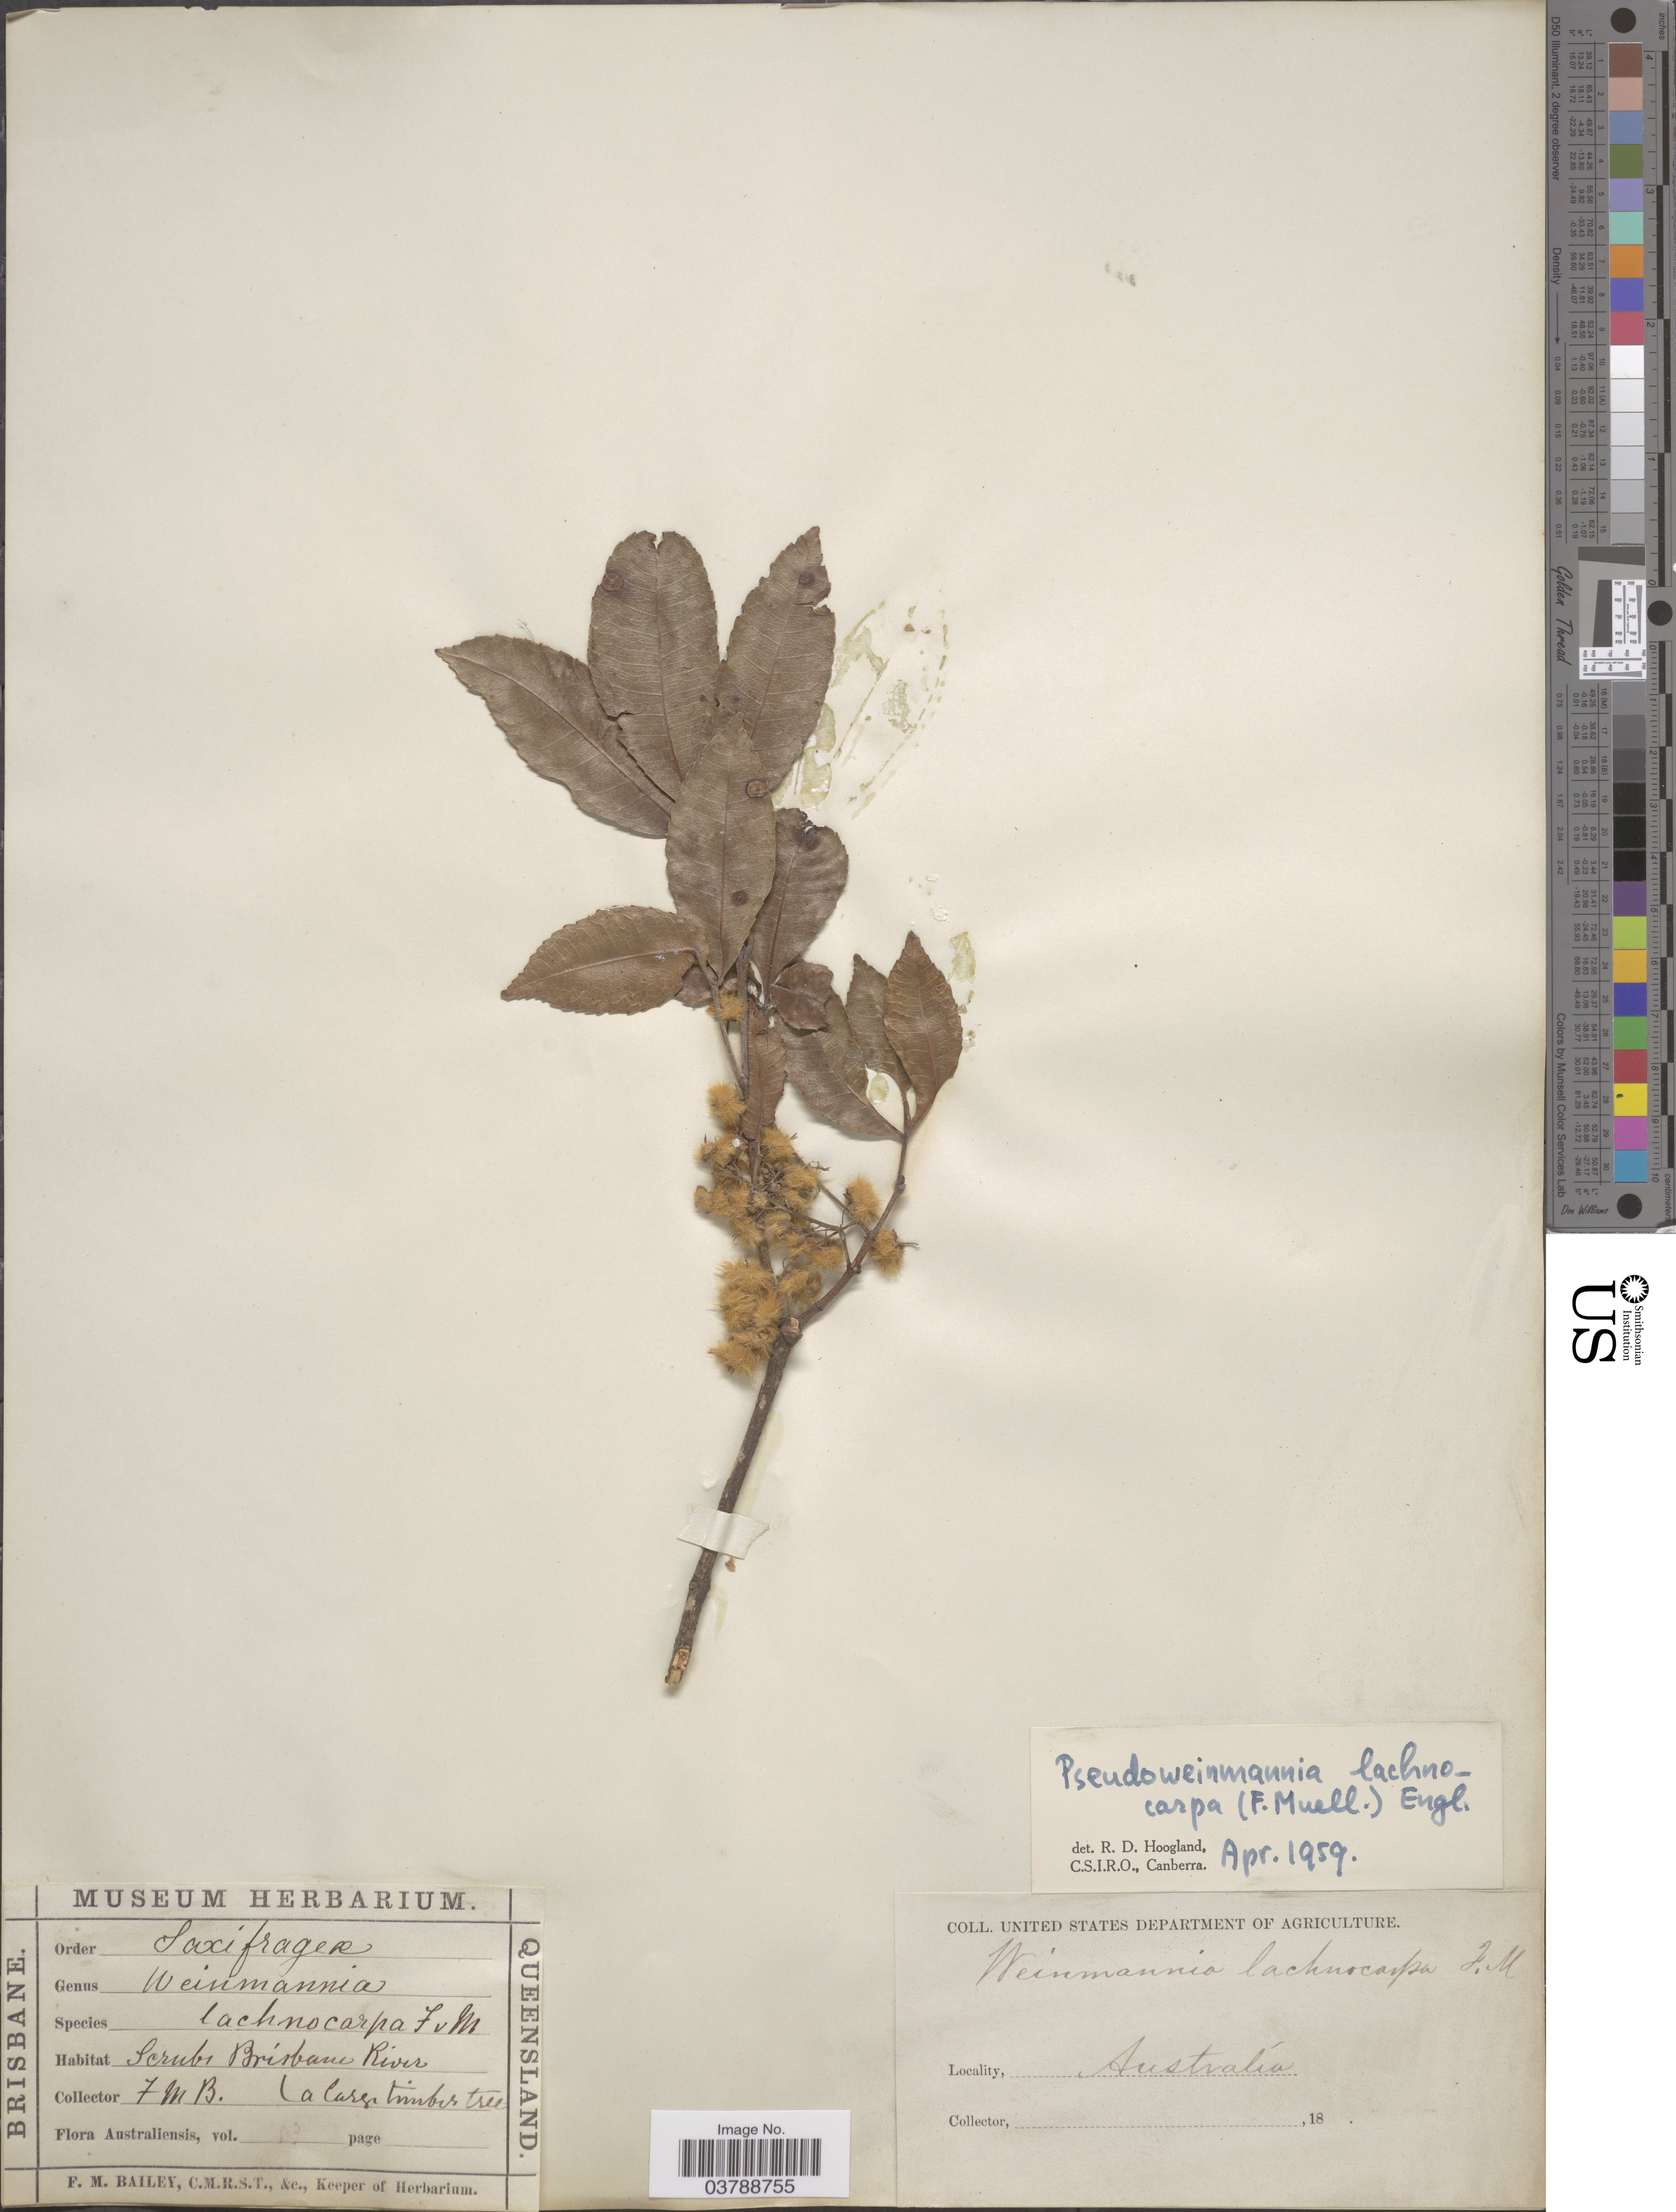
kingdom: Plantae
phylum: Tracheophyta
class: Magnoliopsida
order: Oxalidales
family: Cunoniaceae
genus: Pseudoweinmannia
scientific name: Pseudoweinmannia lachnocarpa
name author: (F. Muell.) Engl.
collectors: F. M. Bailey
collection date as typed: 18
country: Australia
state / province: Queensland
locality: Brisbane River.